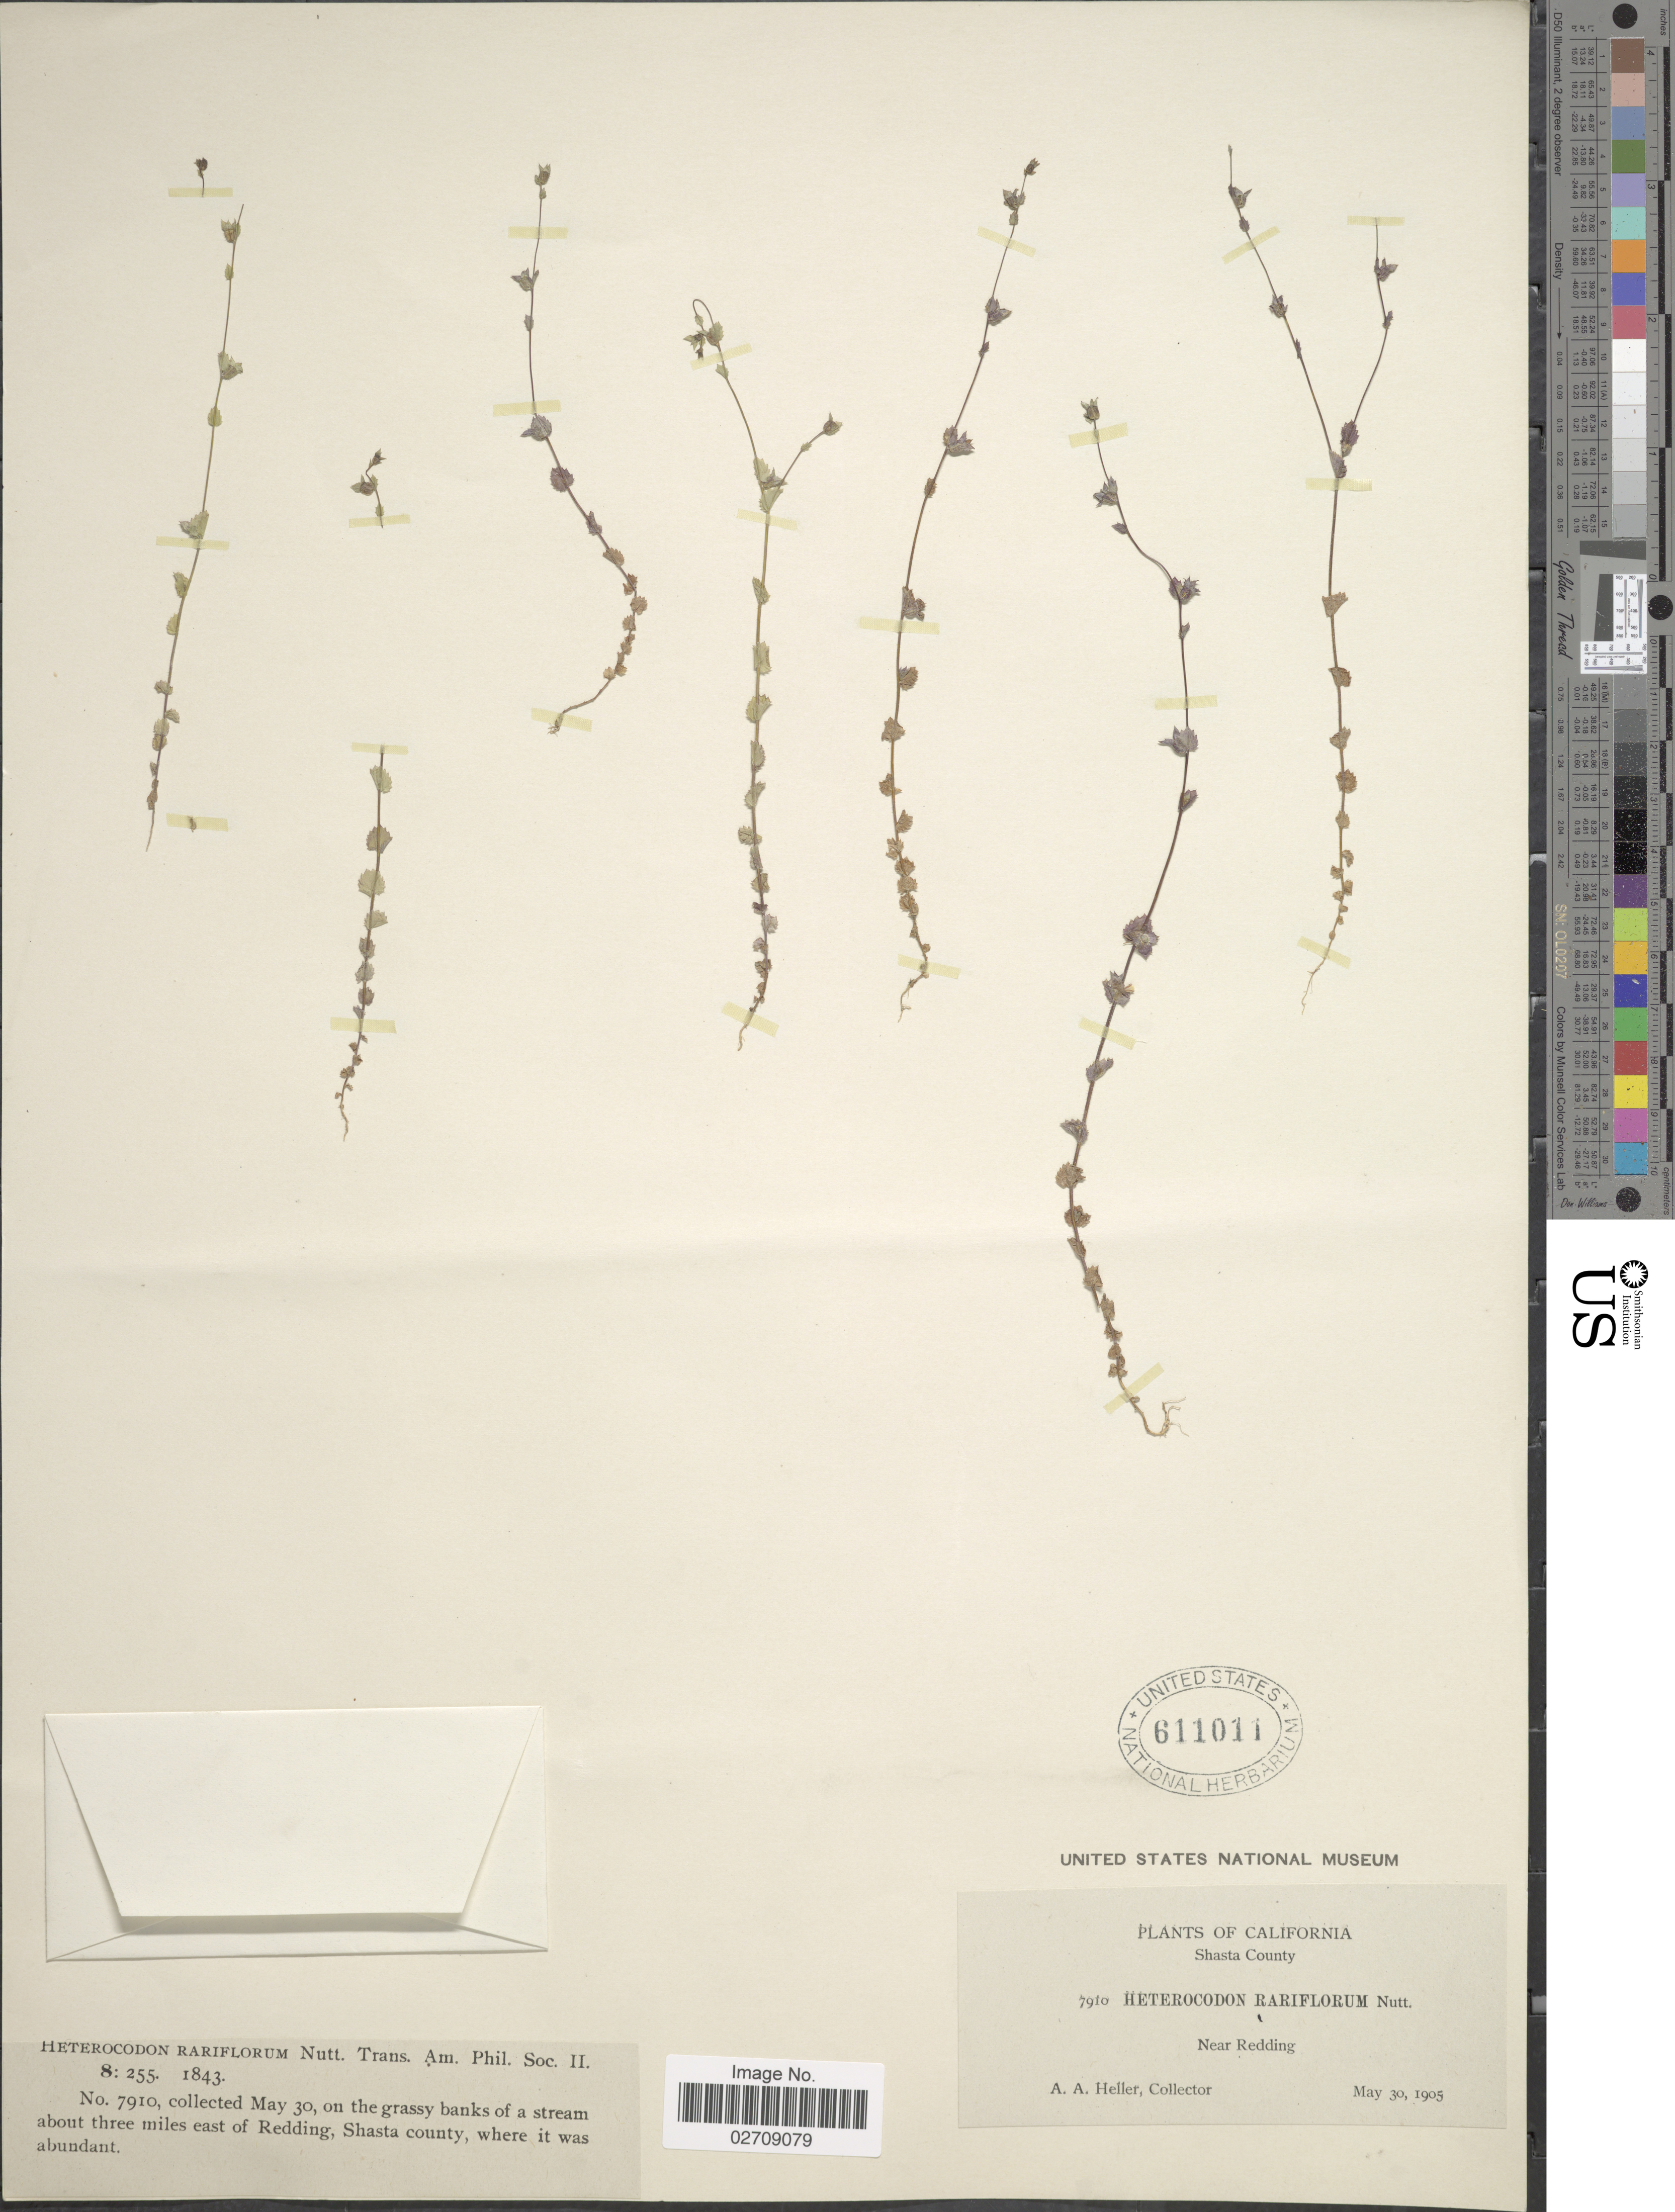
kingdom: Plantae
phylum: Tracheophyta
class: Magnoliopsida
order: Asterales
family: Campanulaceae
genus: Heterocodon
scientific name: Heterocodon rariflorum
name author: Nutt.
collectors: A. A. Heller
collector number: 7910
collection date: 1905-05-30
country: United States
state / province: California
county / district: Shasta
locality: Shasta County. Near Redding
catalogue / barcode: US 611011